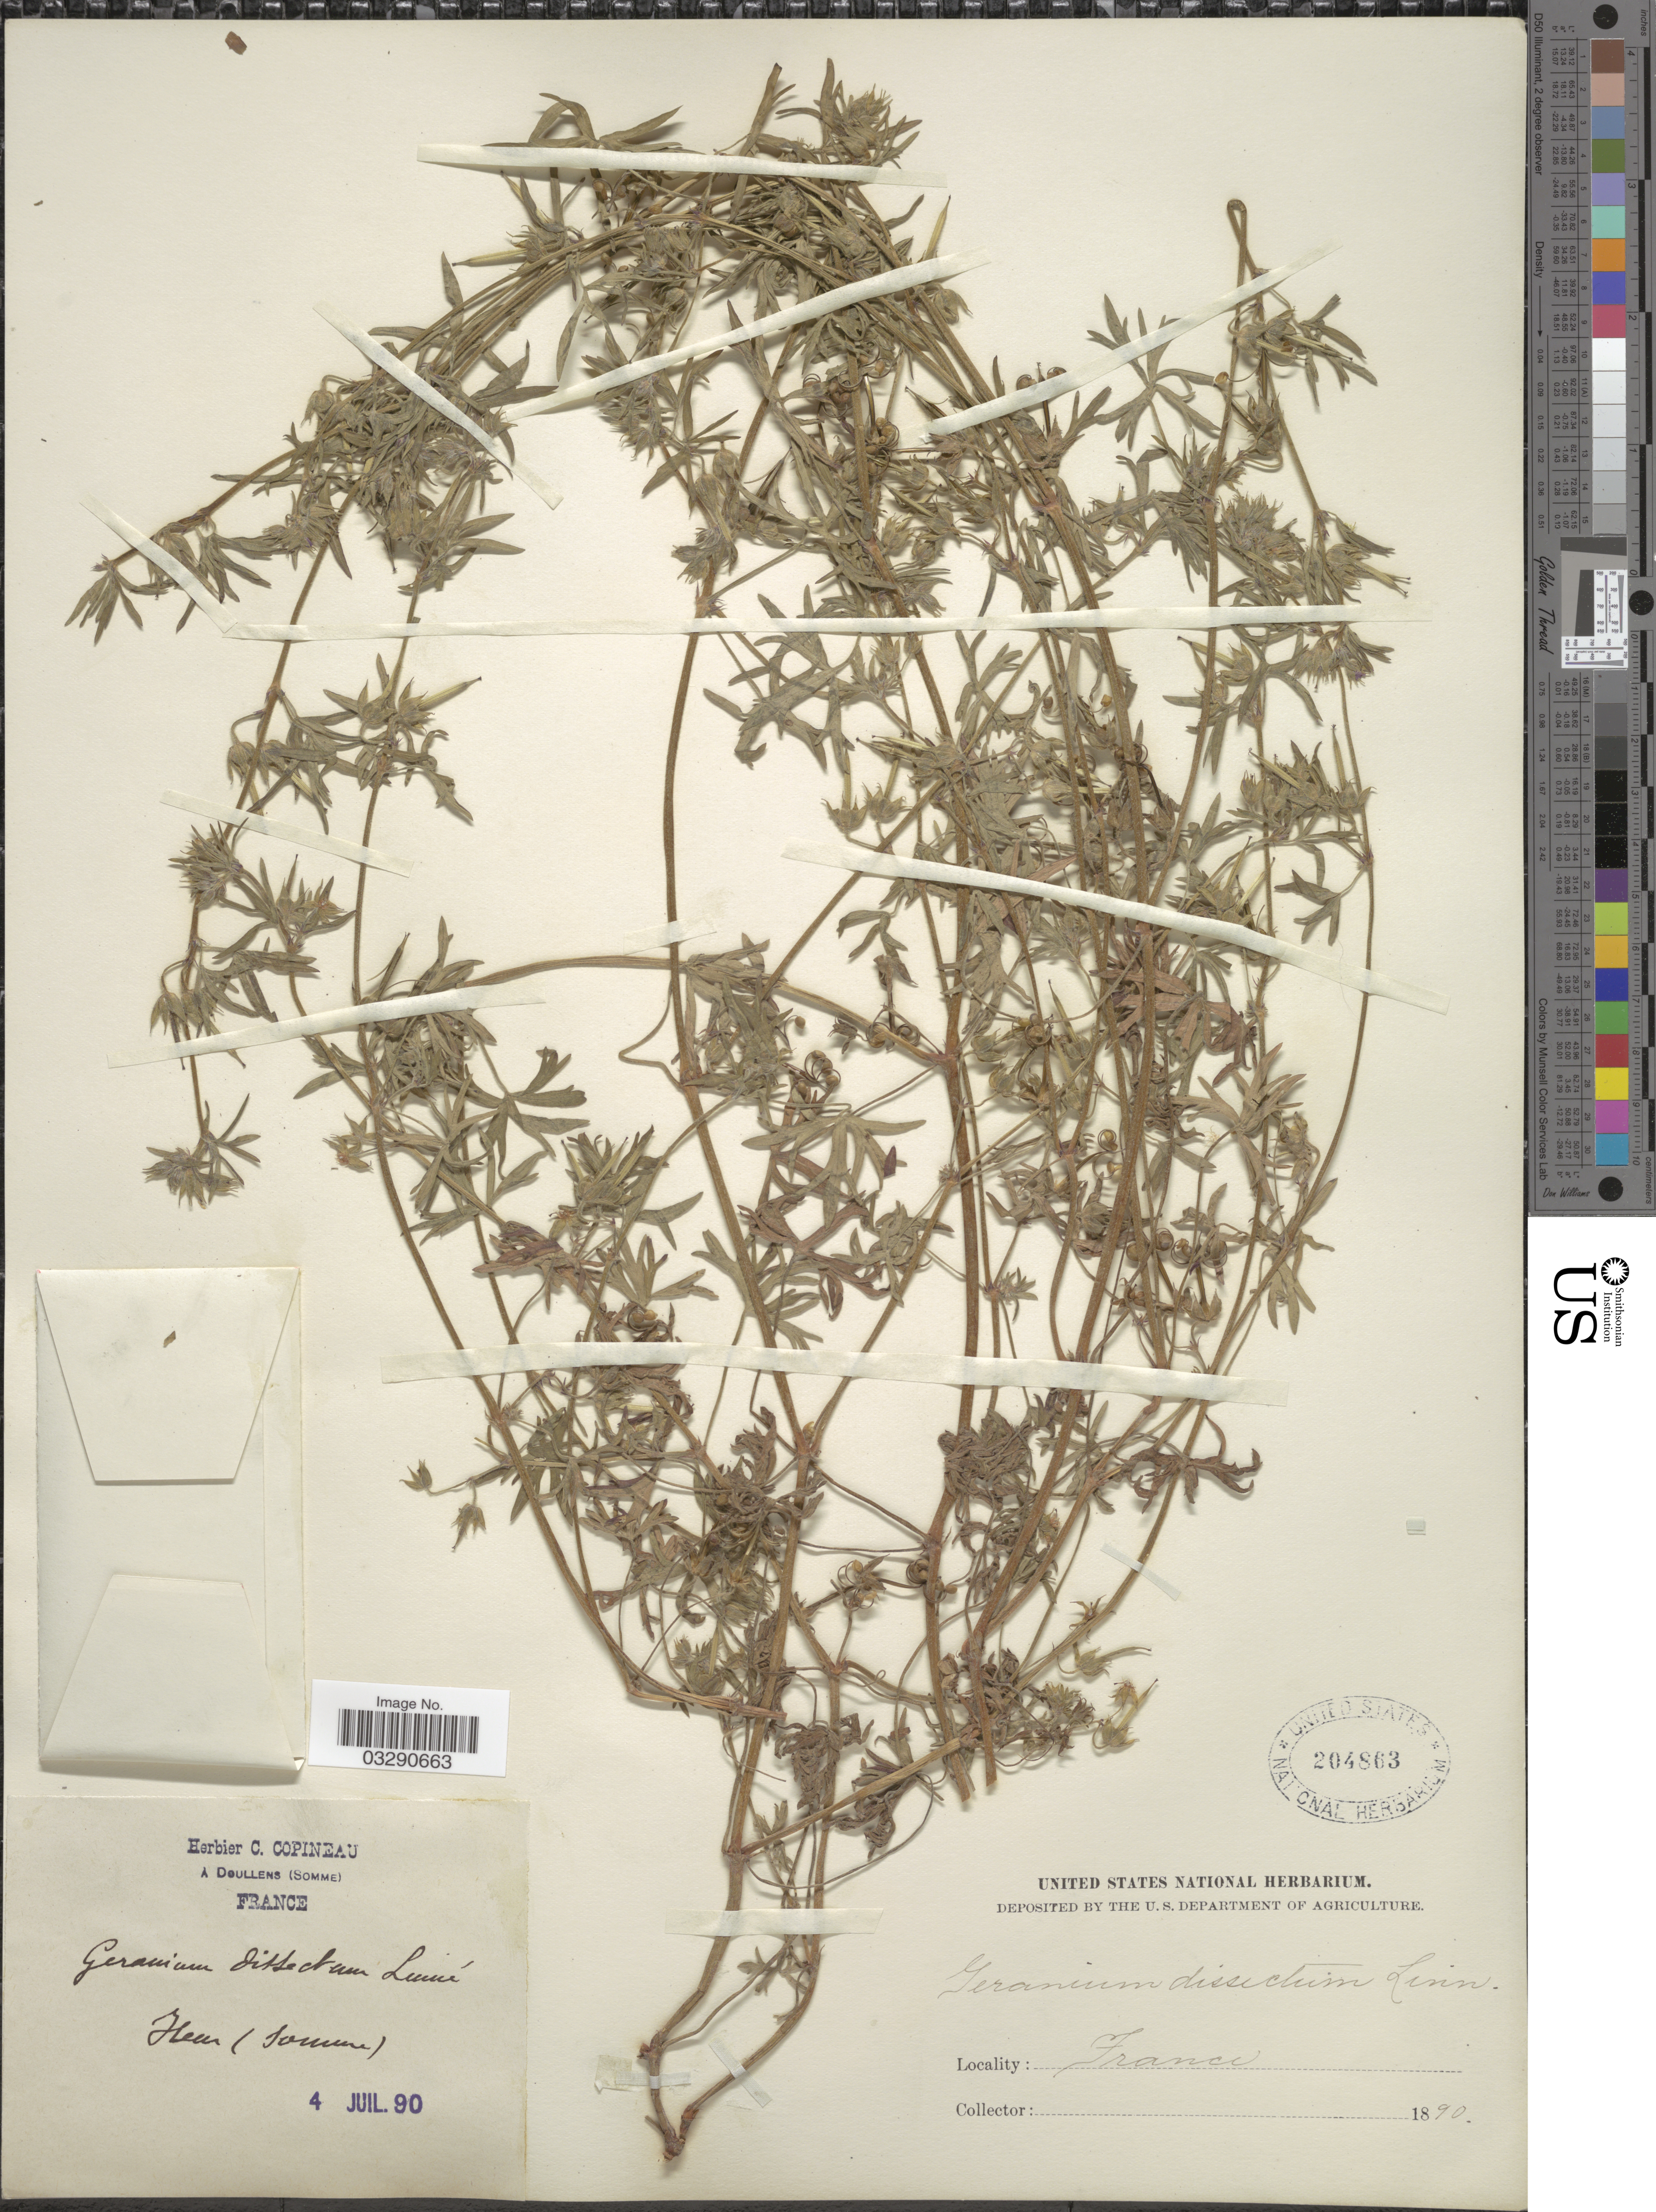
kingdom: Plantae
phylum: Tracheophyta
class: Magnoliopsida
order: Geraniales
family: Geraniaceae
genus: Geranium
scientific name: Geranium dissectum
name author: L.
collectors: ex herb. C. Copineau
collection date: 1890-07-04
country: France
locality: Hem (somme).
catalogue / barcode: US 204863